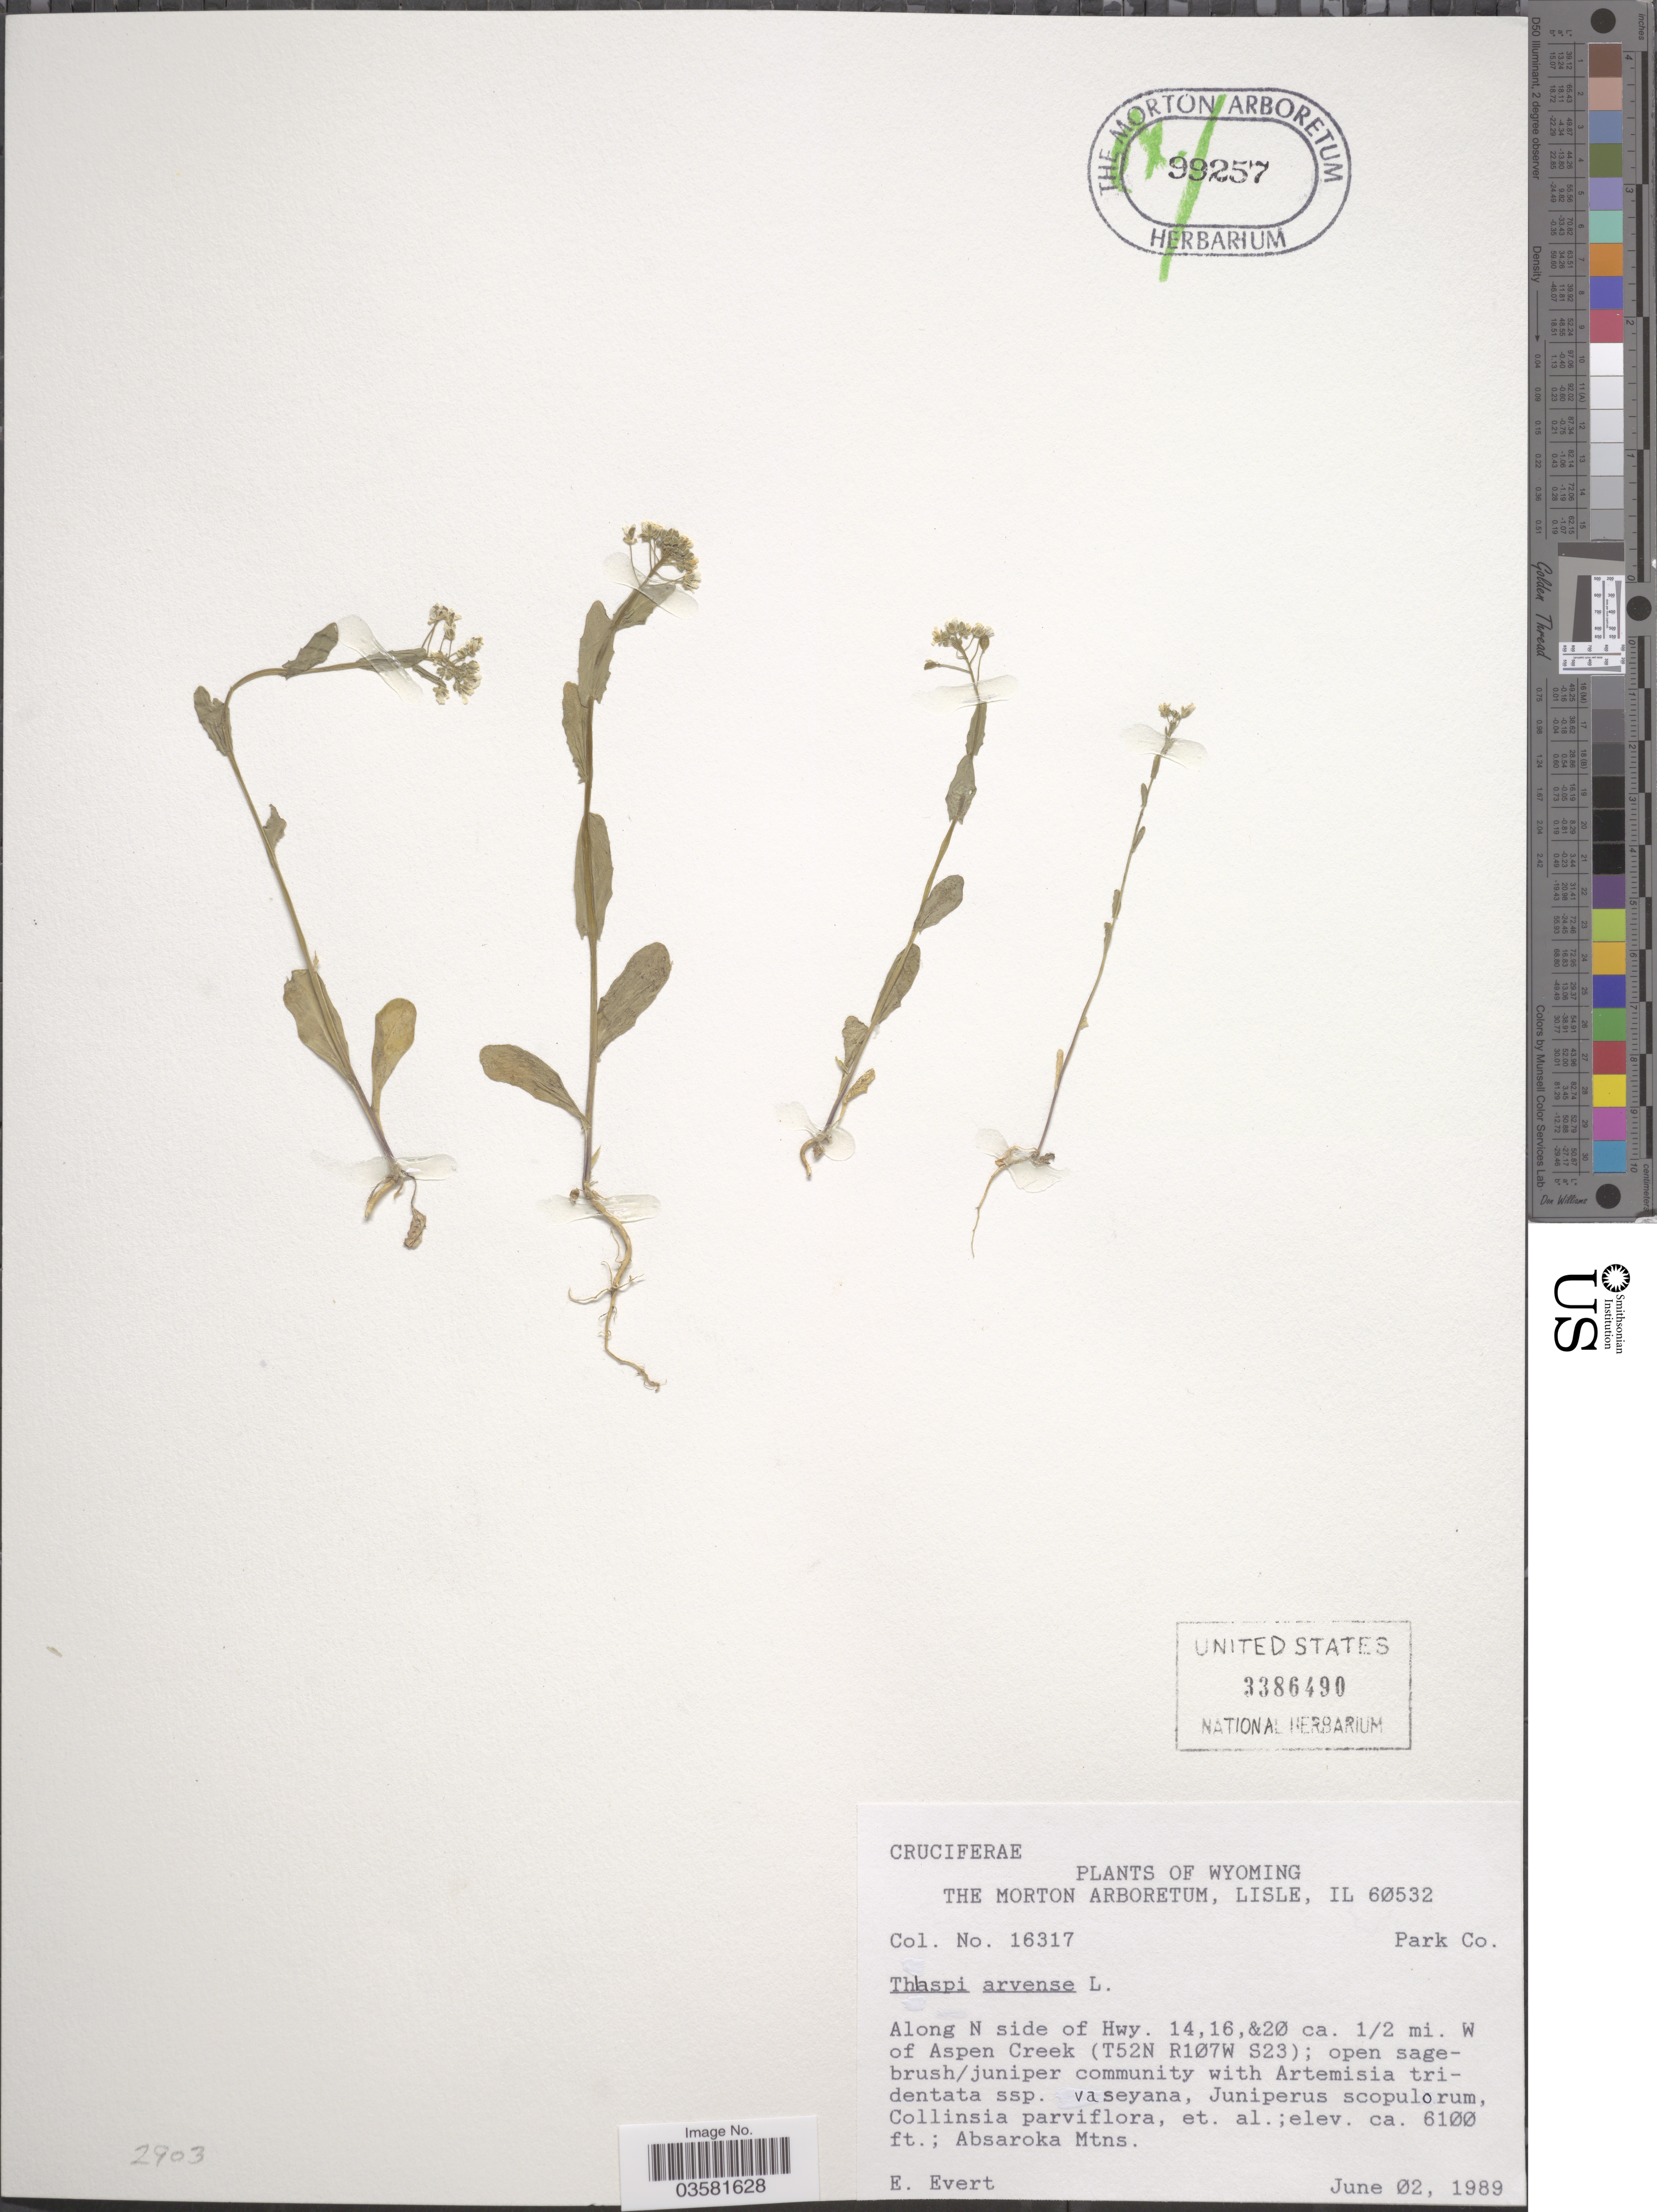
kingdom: Plantae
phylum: Tracheophyta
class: Magnoliopsida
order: Brassicales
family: Brassicaceae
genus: Thlaspi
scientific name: Thlaspi arvense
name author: L.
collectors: E. Evert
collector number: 16317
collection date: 1989-06-02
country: United States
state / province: Wyoming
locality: Park Co. Along N side of Hwy. 14, 16, &20 ca. ½ mi. W of Aspen Creek (T52N R107W S23). Absaroka Mtns.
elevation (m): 1859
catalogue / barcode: US 3386490